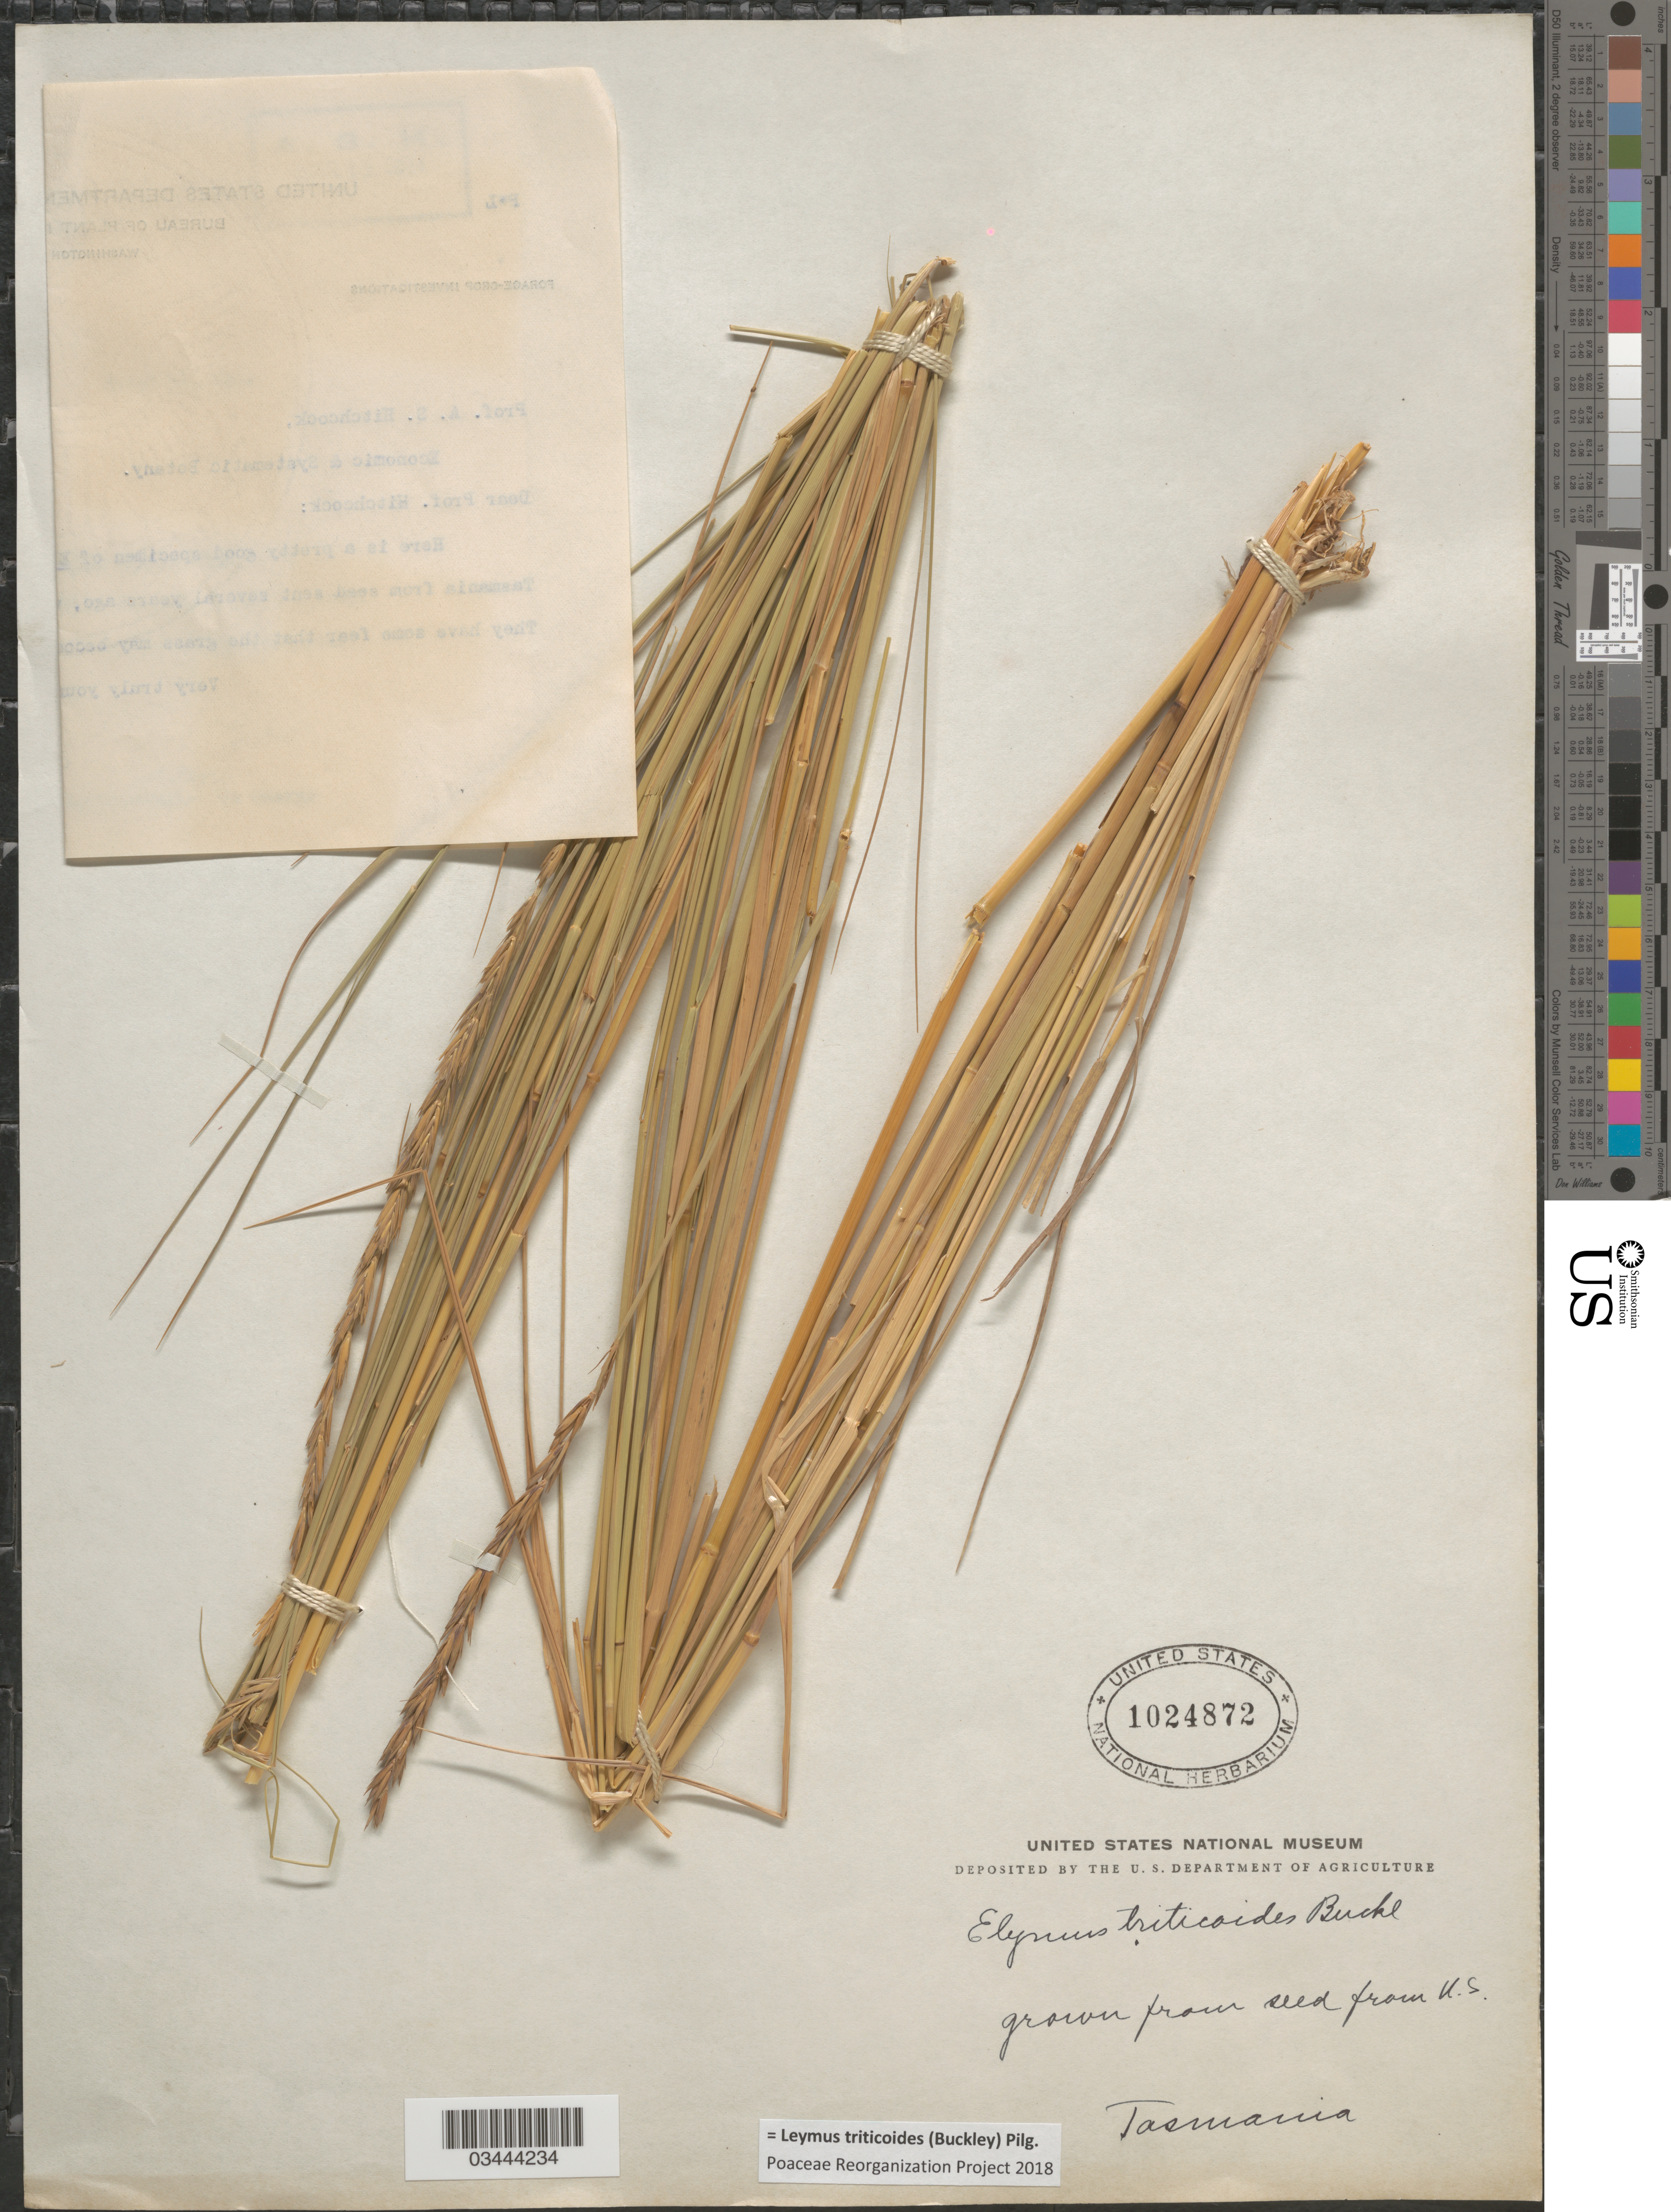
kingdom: Plantae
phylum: Tracheophyta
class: Liliopsida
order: Poales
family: Poaceae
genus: Leymus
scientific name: Leymus triticoides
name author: (Buckley) Pilg.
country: Australia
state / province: Tasmania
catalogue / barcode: US 1024872